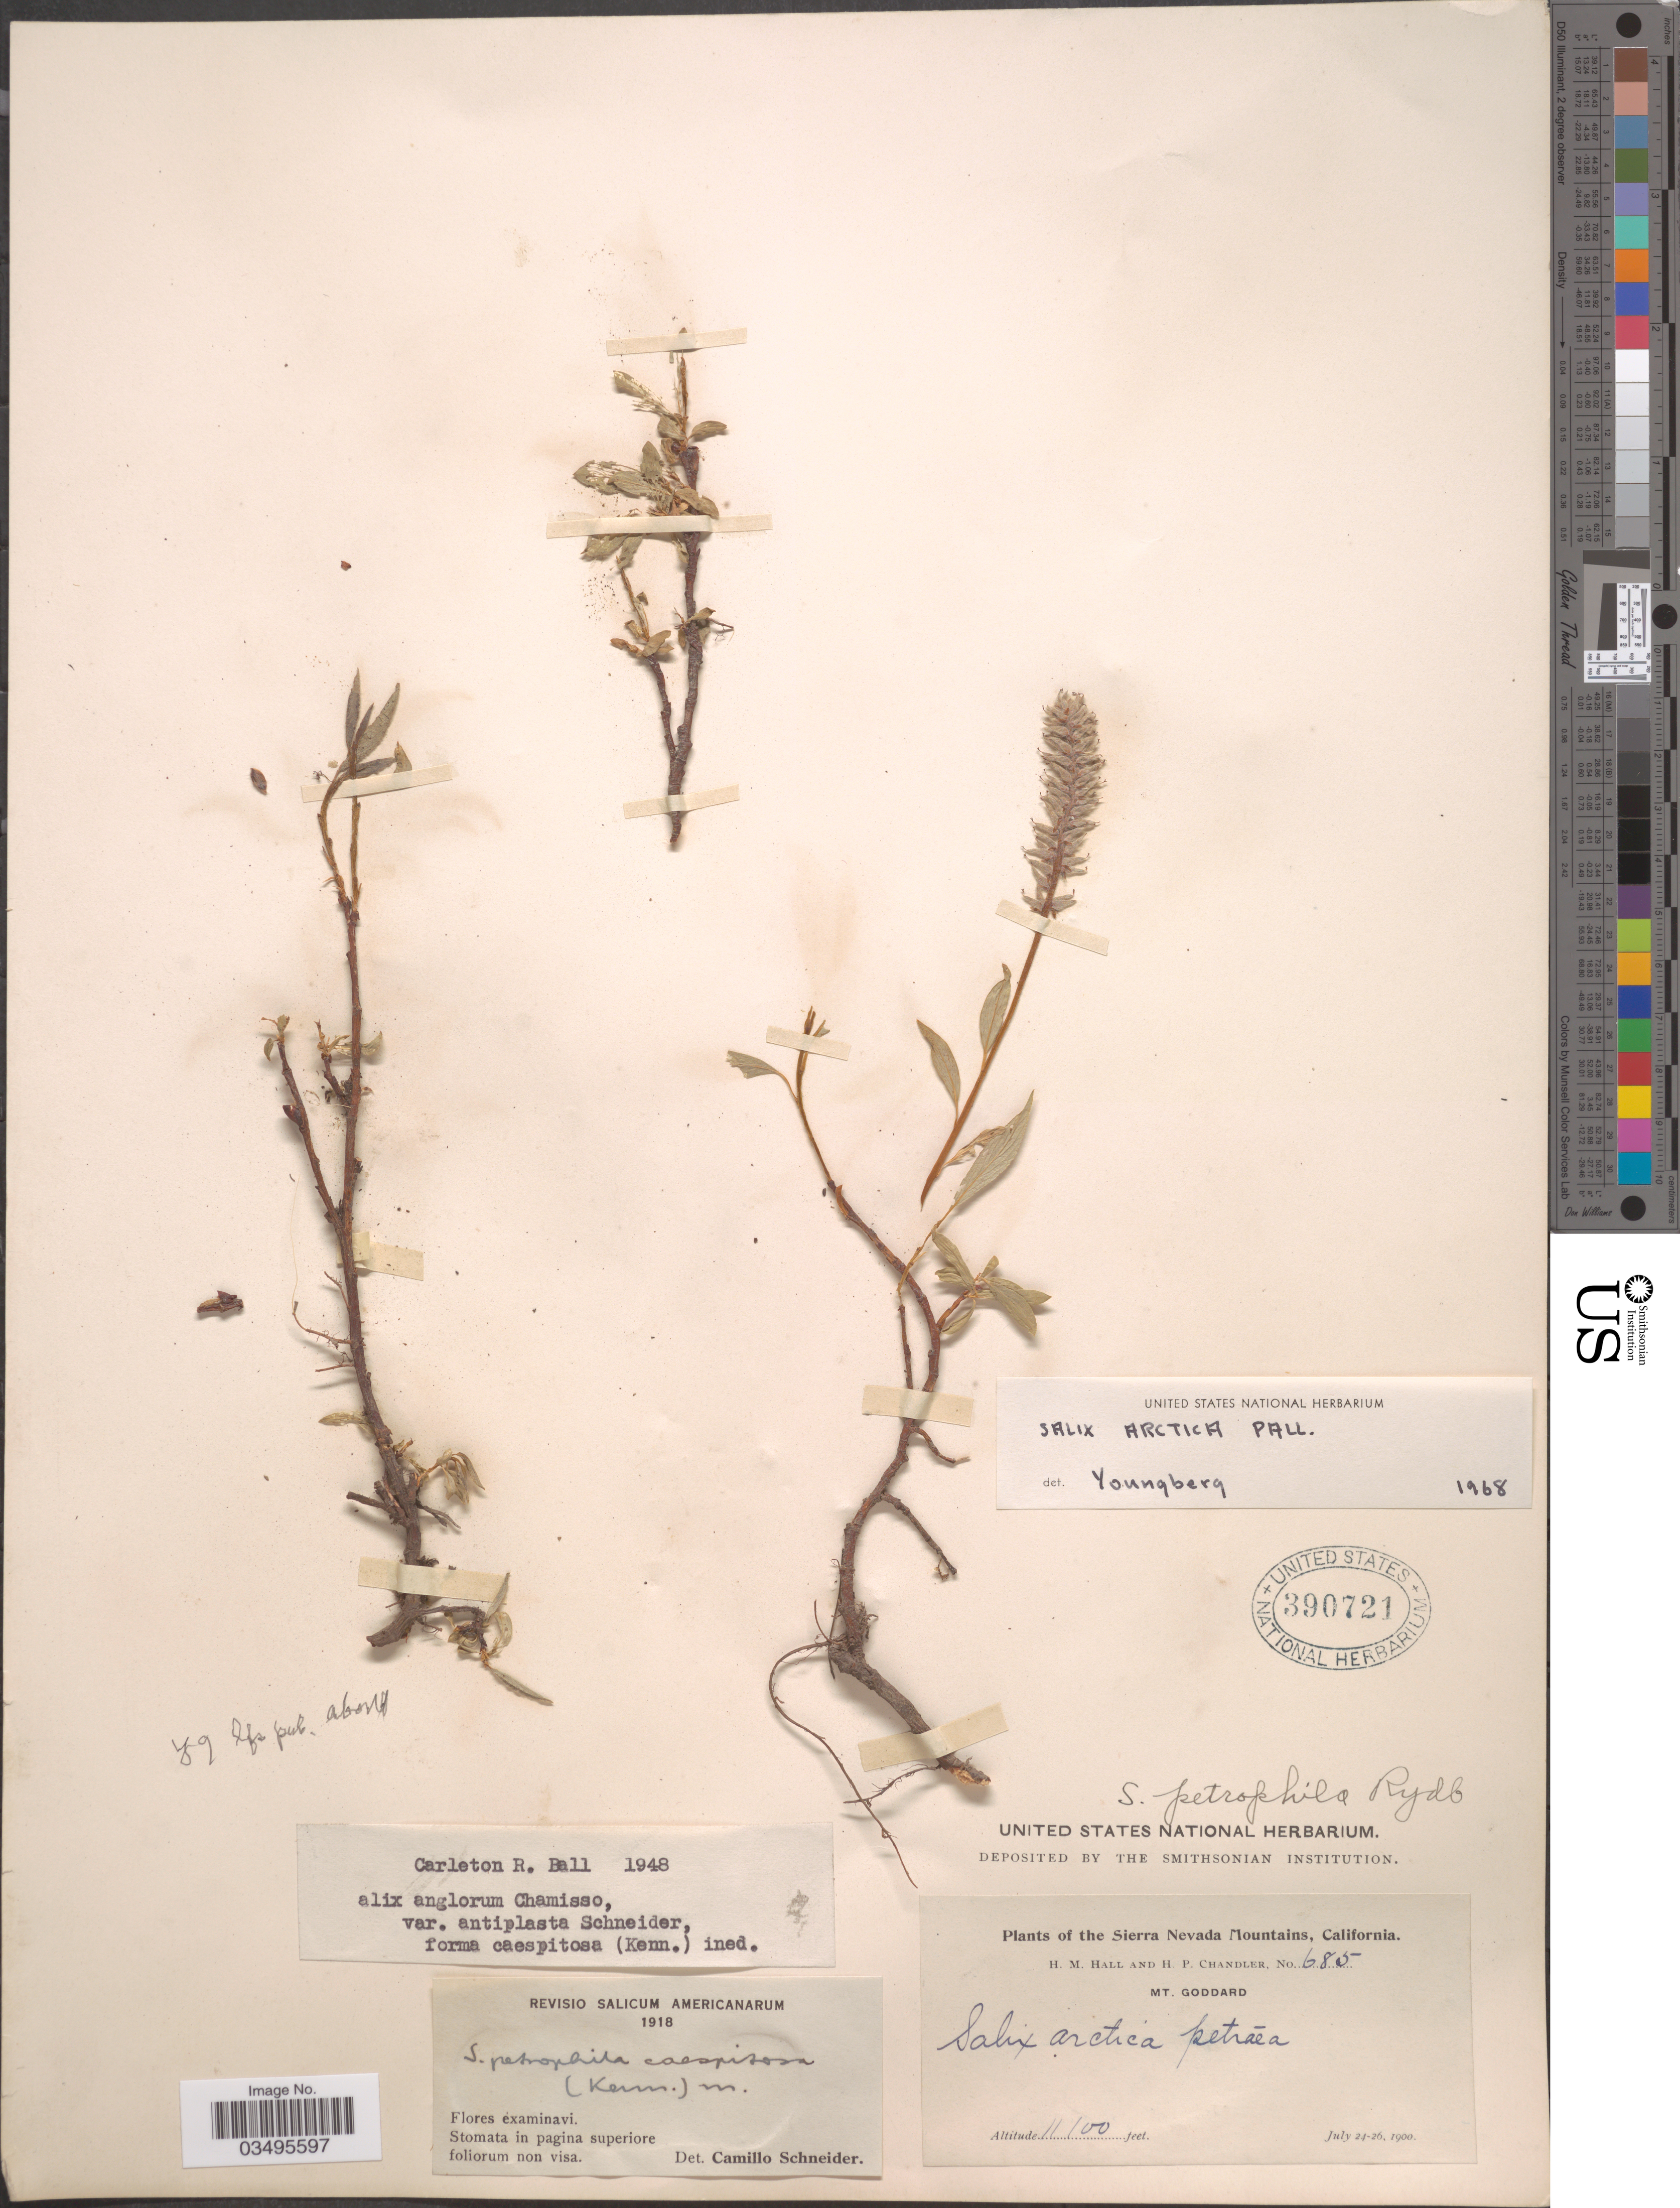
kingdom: Plantae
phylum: Tracheophyta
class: Magnoliopsida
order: Malpighiales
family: Salicaceae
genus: Salix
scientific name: Salix arctica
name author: Pall.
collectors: H. M. Hall & H. Chandler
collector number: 685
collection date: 1900-07-24/1900-07-26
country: United States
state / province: California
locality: Sierra Nevada Mountains. Mt. Goddard.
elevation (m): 3383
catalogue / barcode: US 390721